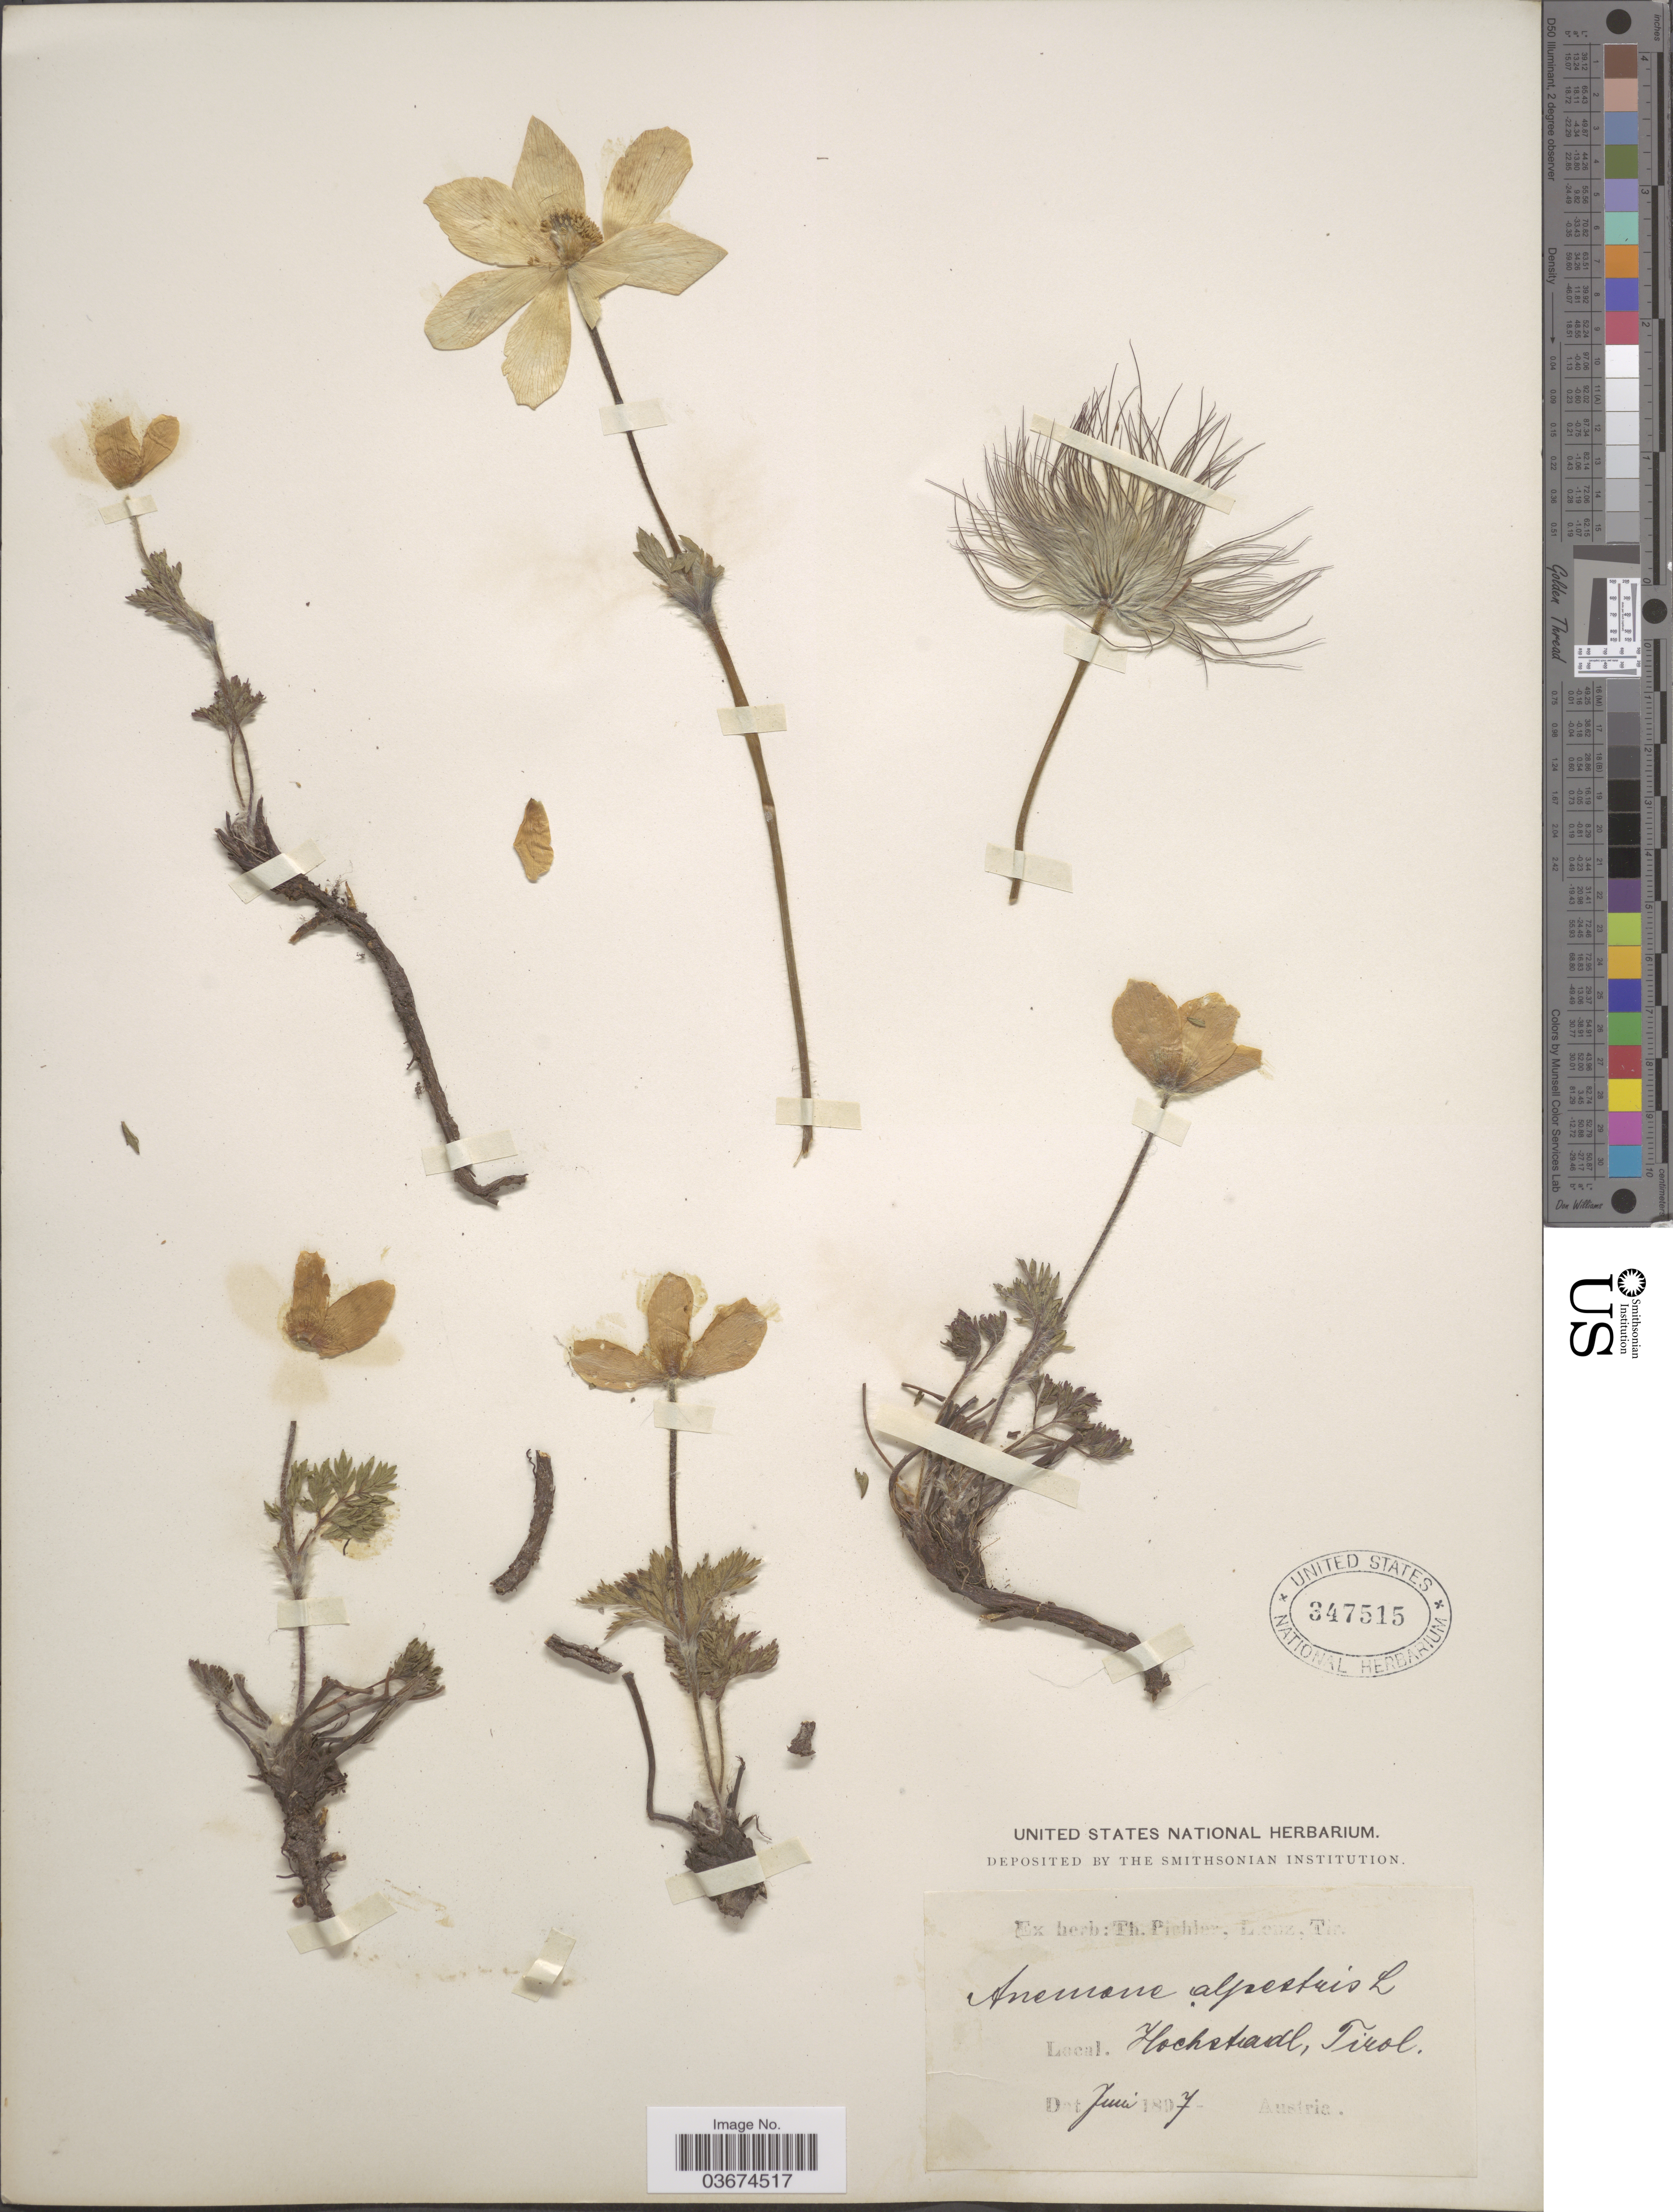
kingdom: Plantae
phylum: Tracheophyta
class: Magnoliopsida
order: Ranunculales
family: Ranunculaceae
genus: Pulsatilla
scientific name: Pulsatilla alpestris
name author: ined.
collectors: ex herb. T. Pichler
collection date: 1897-06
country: Austria / Italy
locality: Hochstadt, Tirol.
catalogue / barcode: US 347515